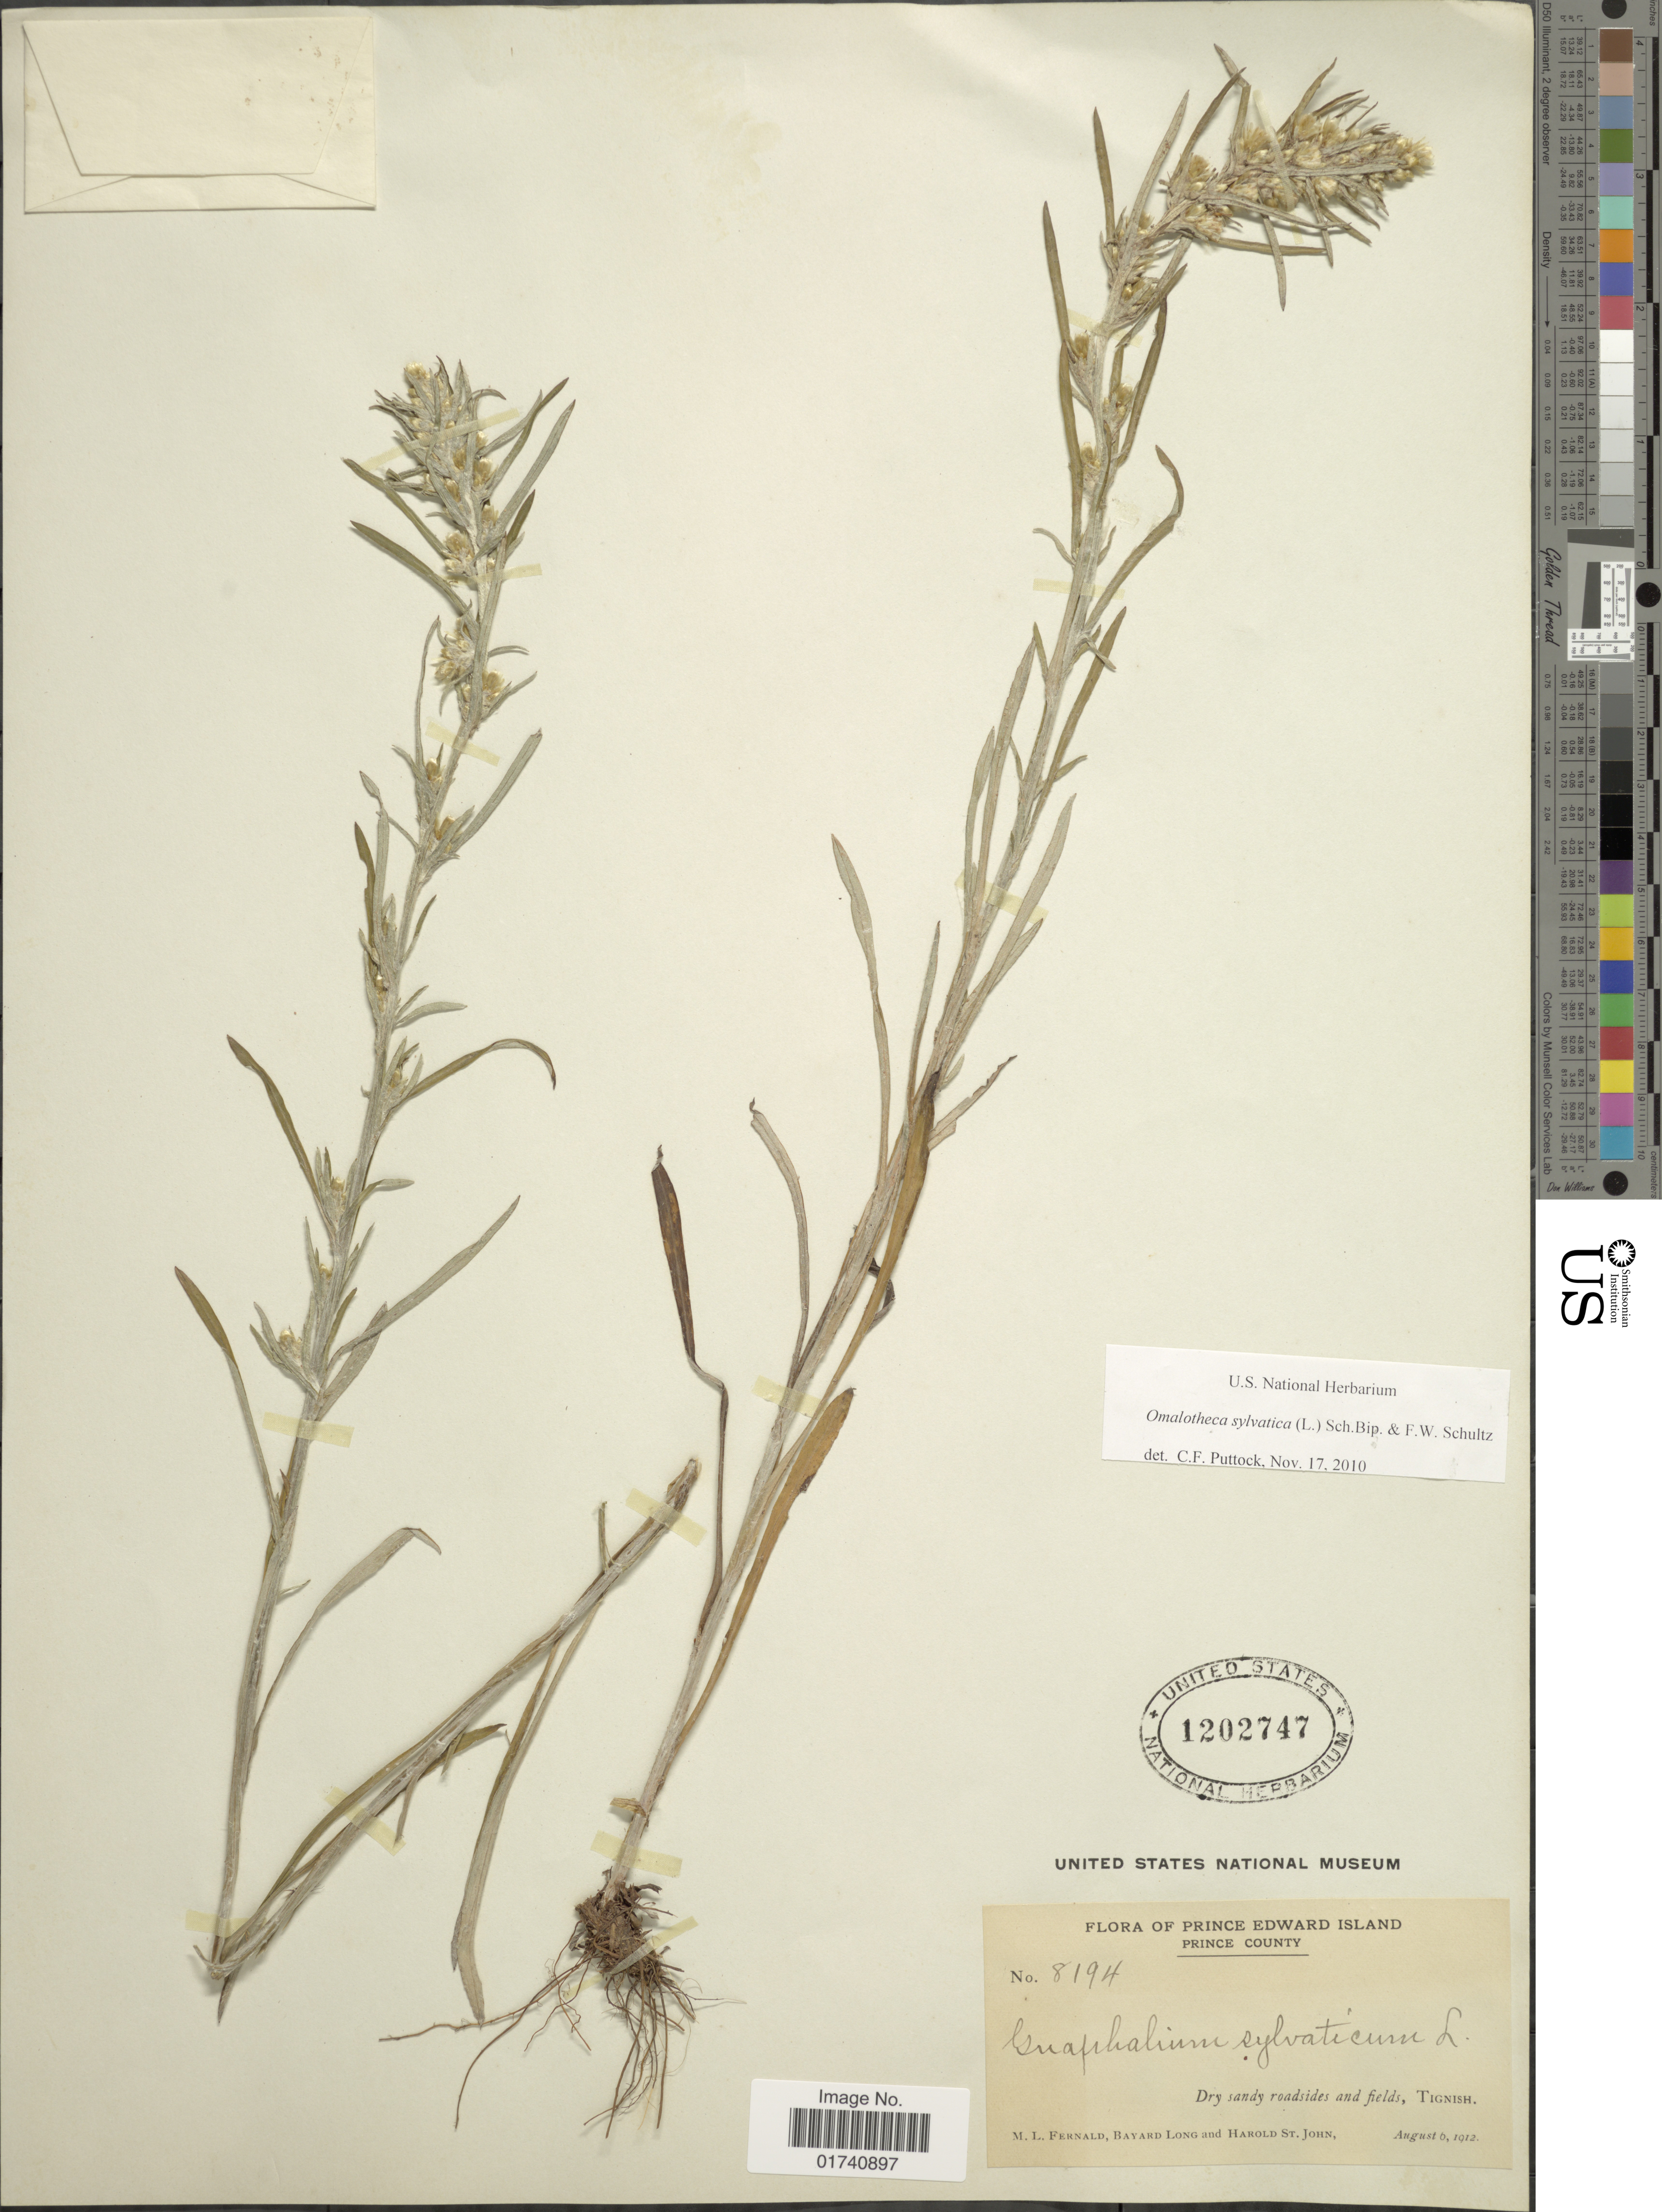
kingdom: Plantae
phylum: Tracheophyta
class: Magnoliopsida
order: Asterales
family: Asteraceae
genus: Omalotheca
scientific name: Omalotheca sylvatica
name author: (L.) Sch. Bip. & F.W. Schultz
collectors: M. L. Fernald, B. Long & H. St. John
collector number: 8194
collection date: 1912-08-06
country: Canada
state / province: Prince Edward Island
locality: Prince County. Tignish.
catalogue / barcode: US 1202747